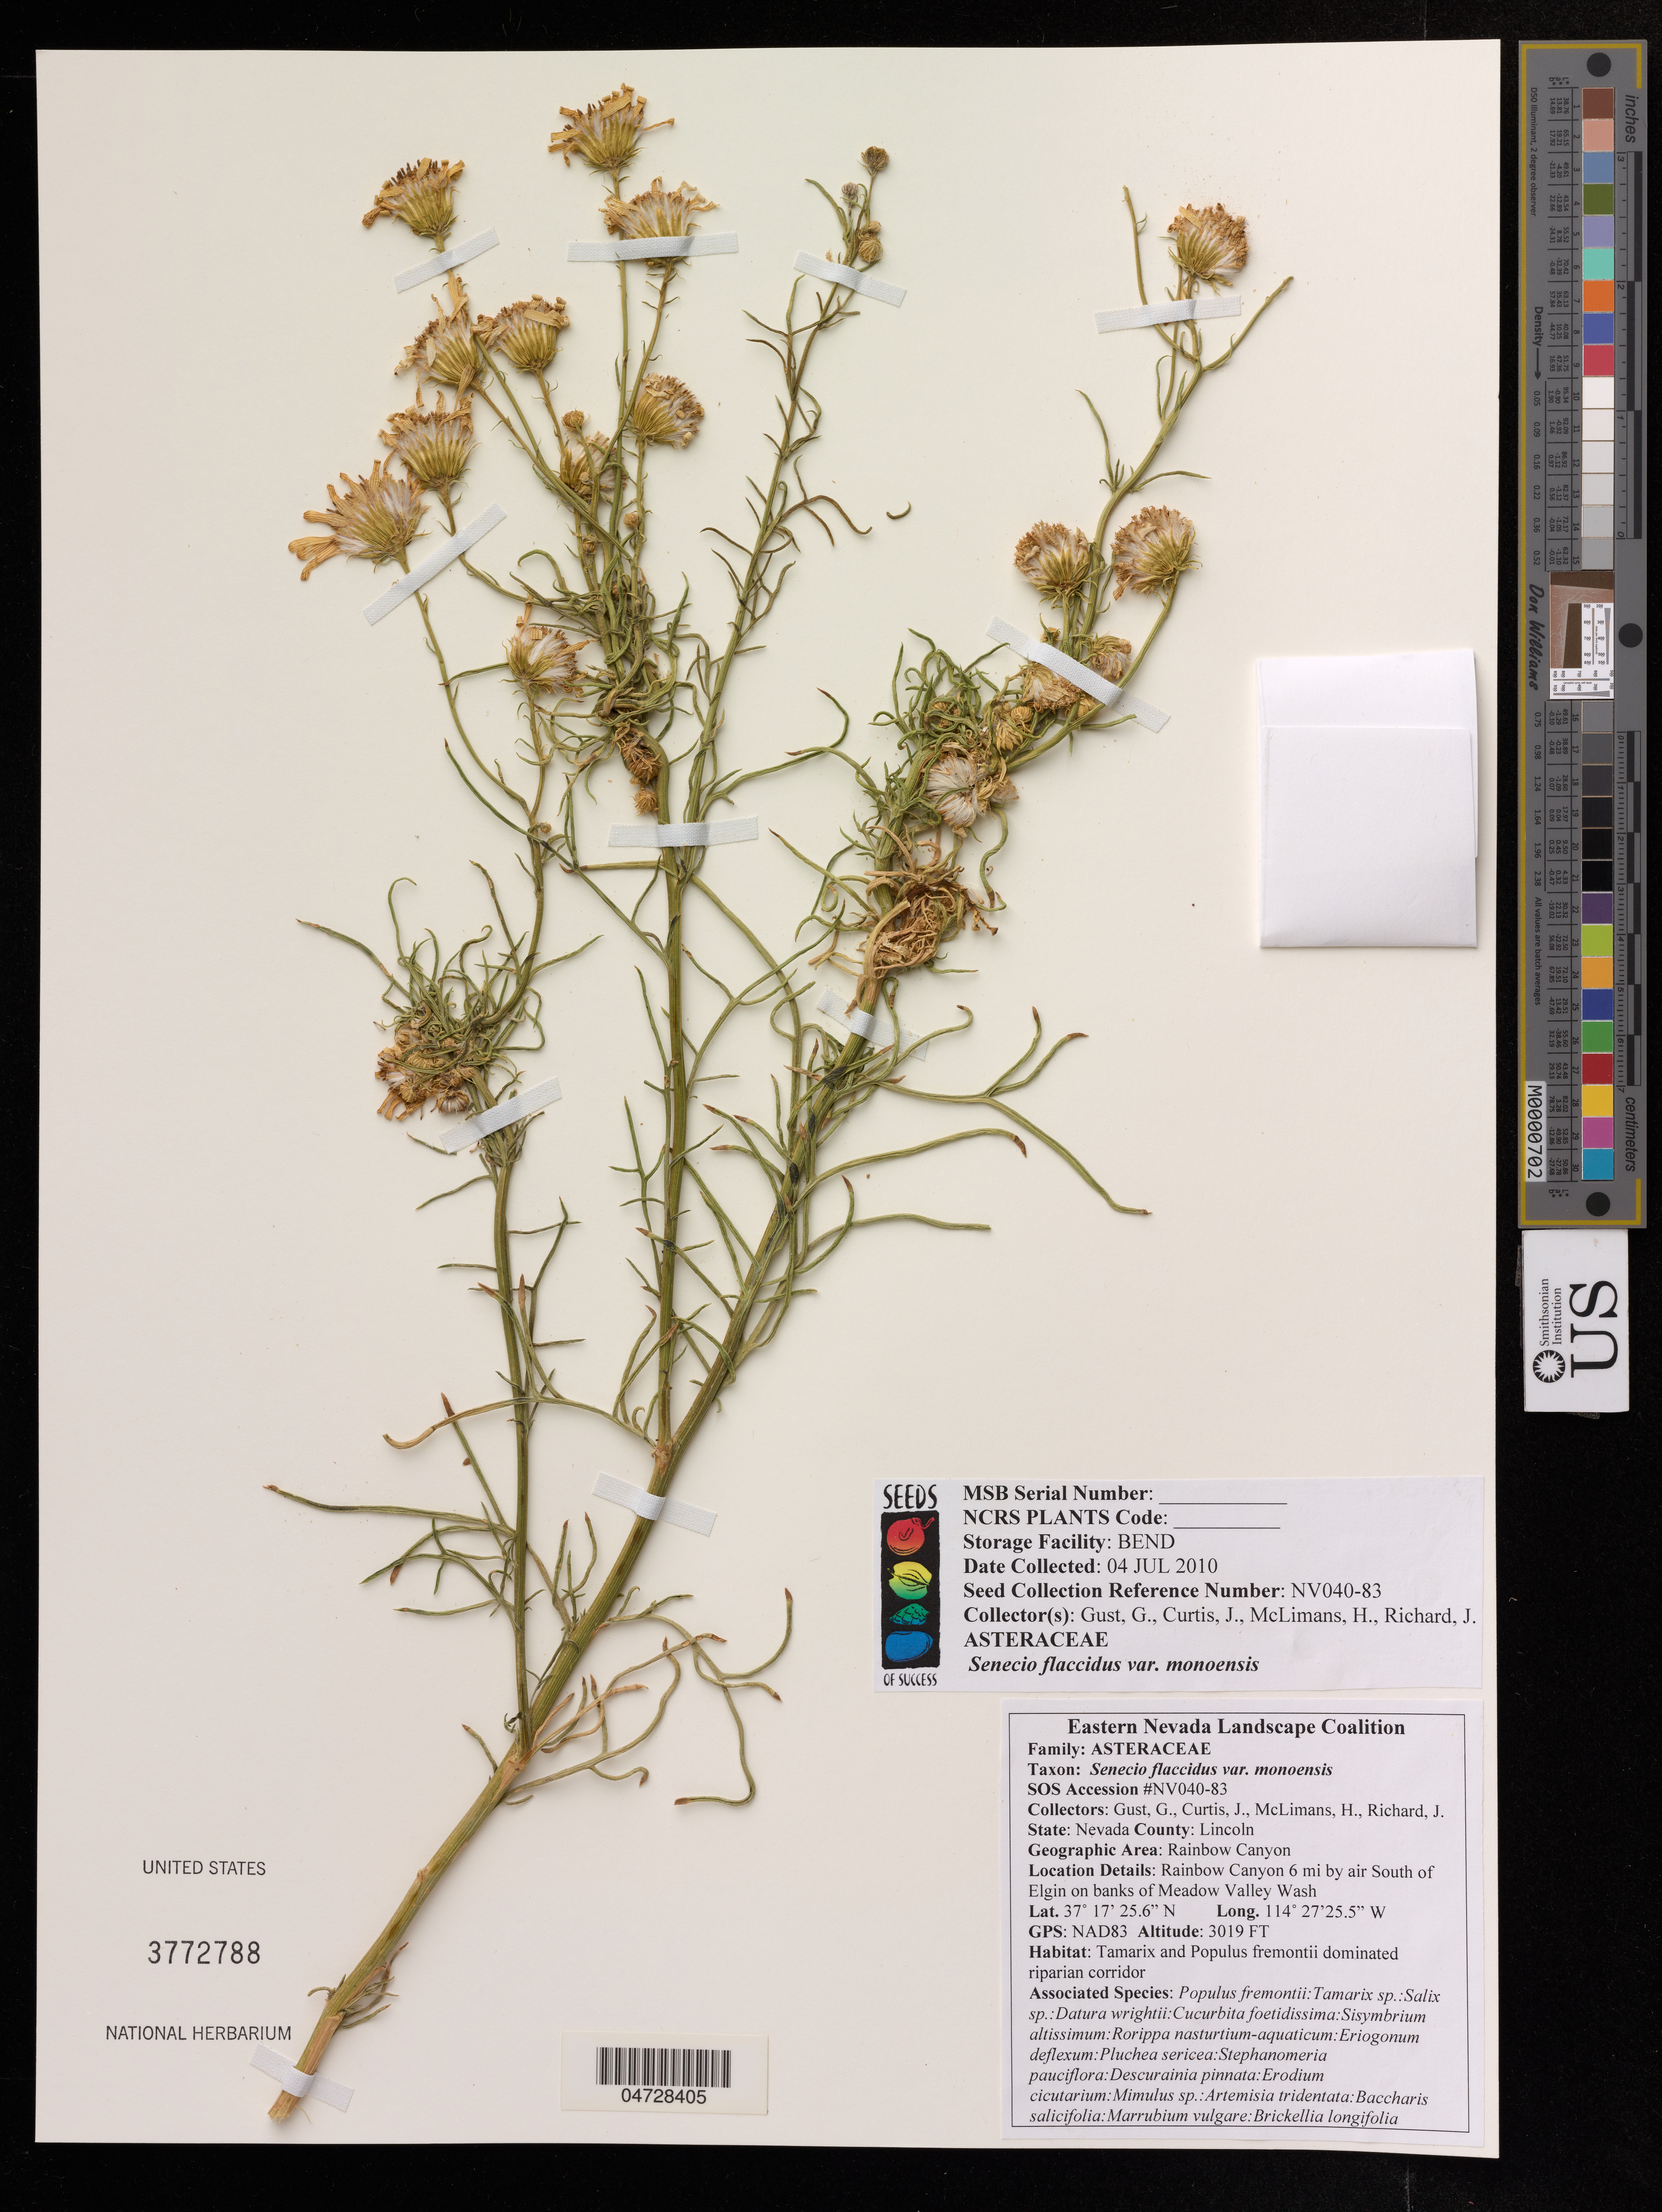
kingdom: Plantae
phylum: Tracheophyta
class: Magnoliopsida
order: Asterales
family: Asteraceae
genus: Senecio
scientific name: Senecio flaccidus var. monoensis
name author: (Greene) B.L. Turner & T.M. Barkley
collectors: G. Gust, J. Curtis, H. McLimans & J. Richard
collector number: NV040-83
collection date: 2010-07-04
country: United States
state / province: Nevada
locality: Lincoln. Rainbow Canyon 6 mi by air South of Elgin on banks of Meadow Valley Wash.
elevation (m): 920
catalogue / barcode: US 3772788